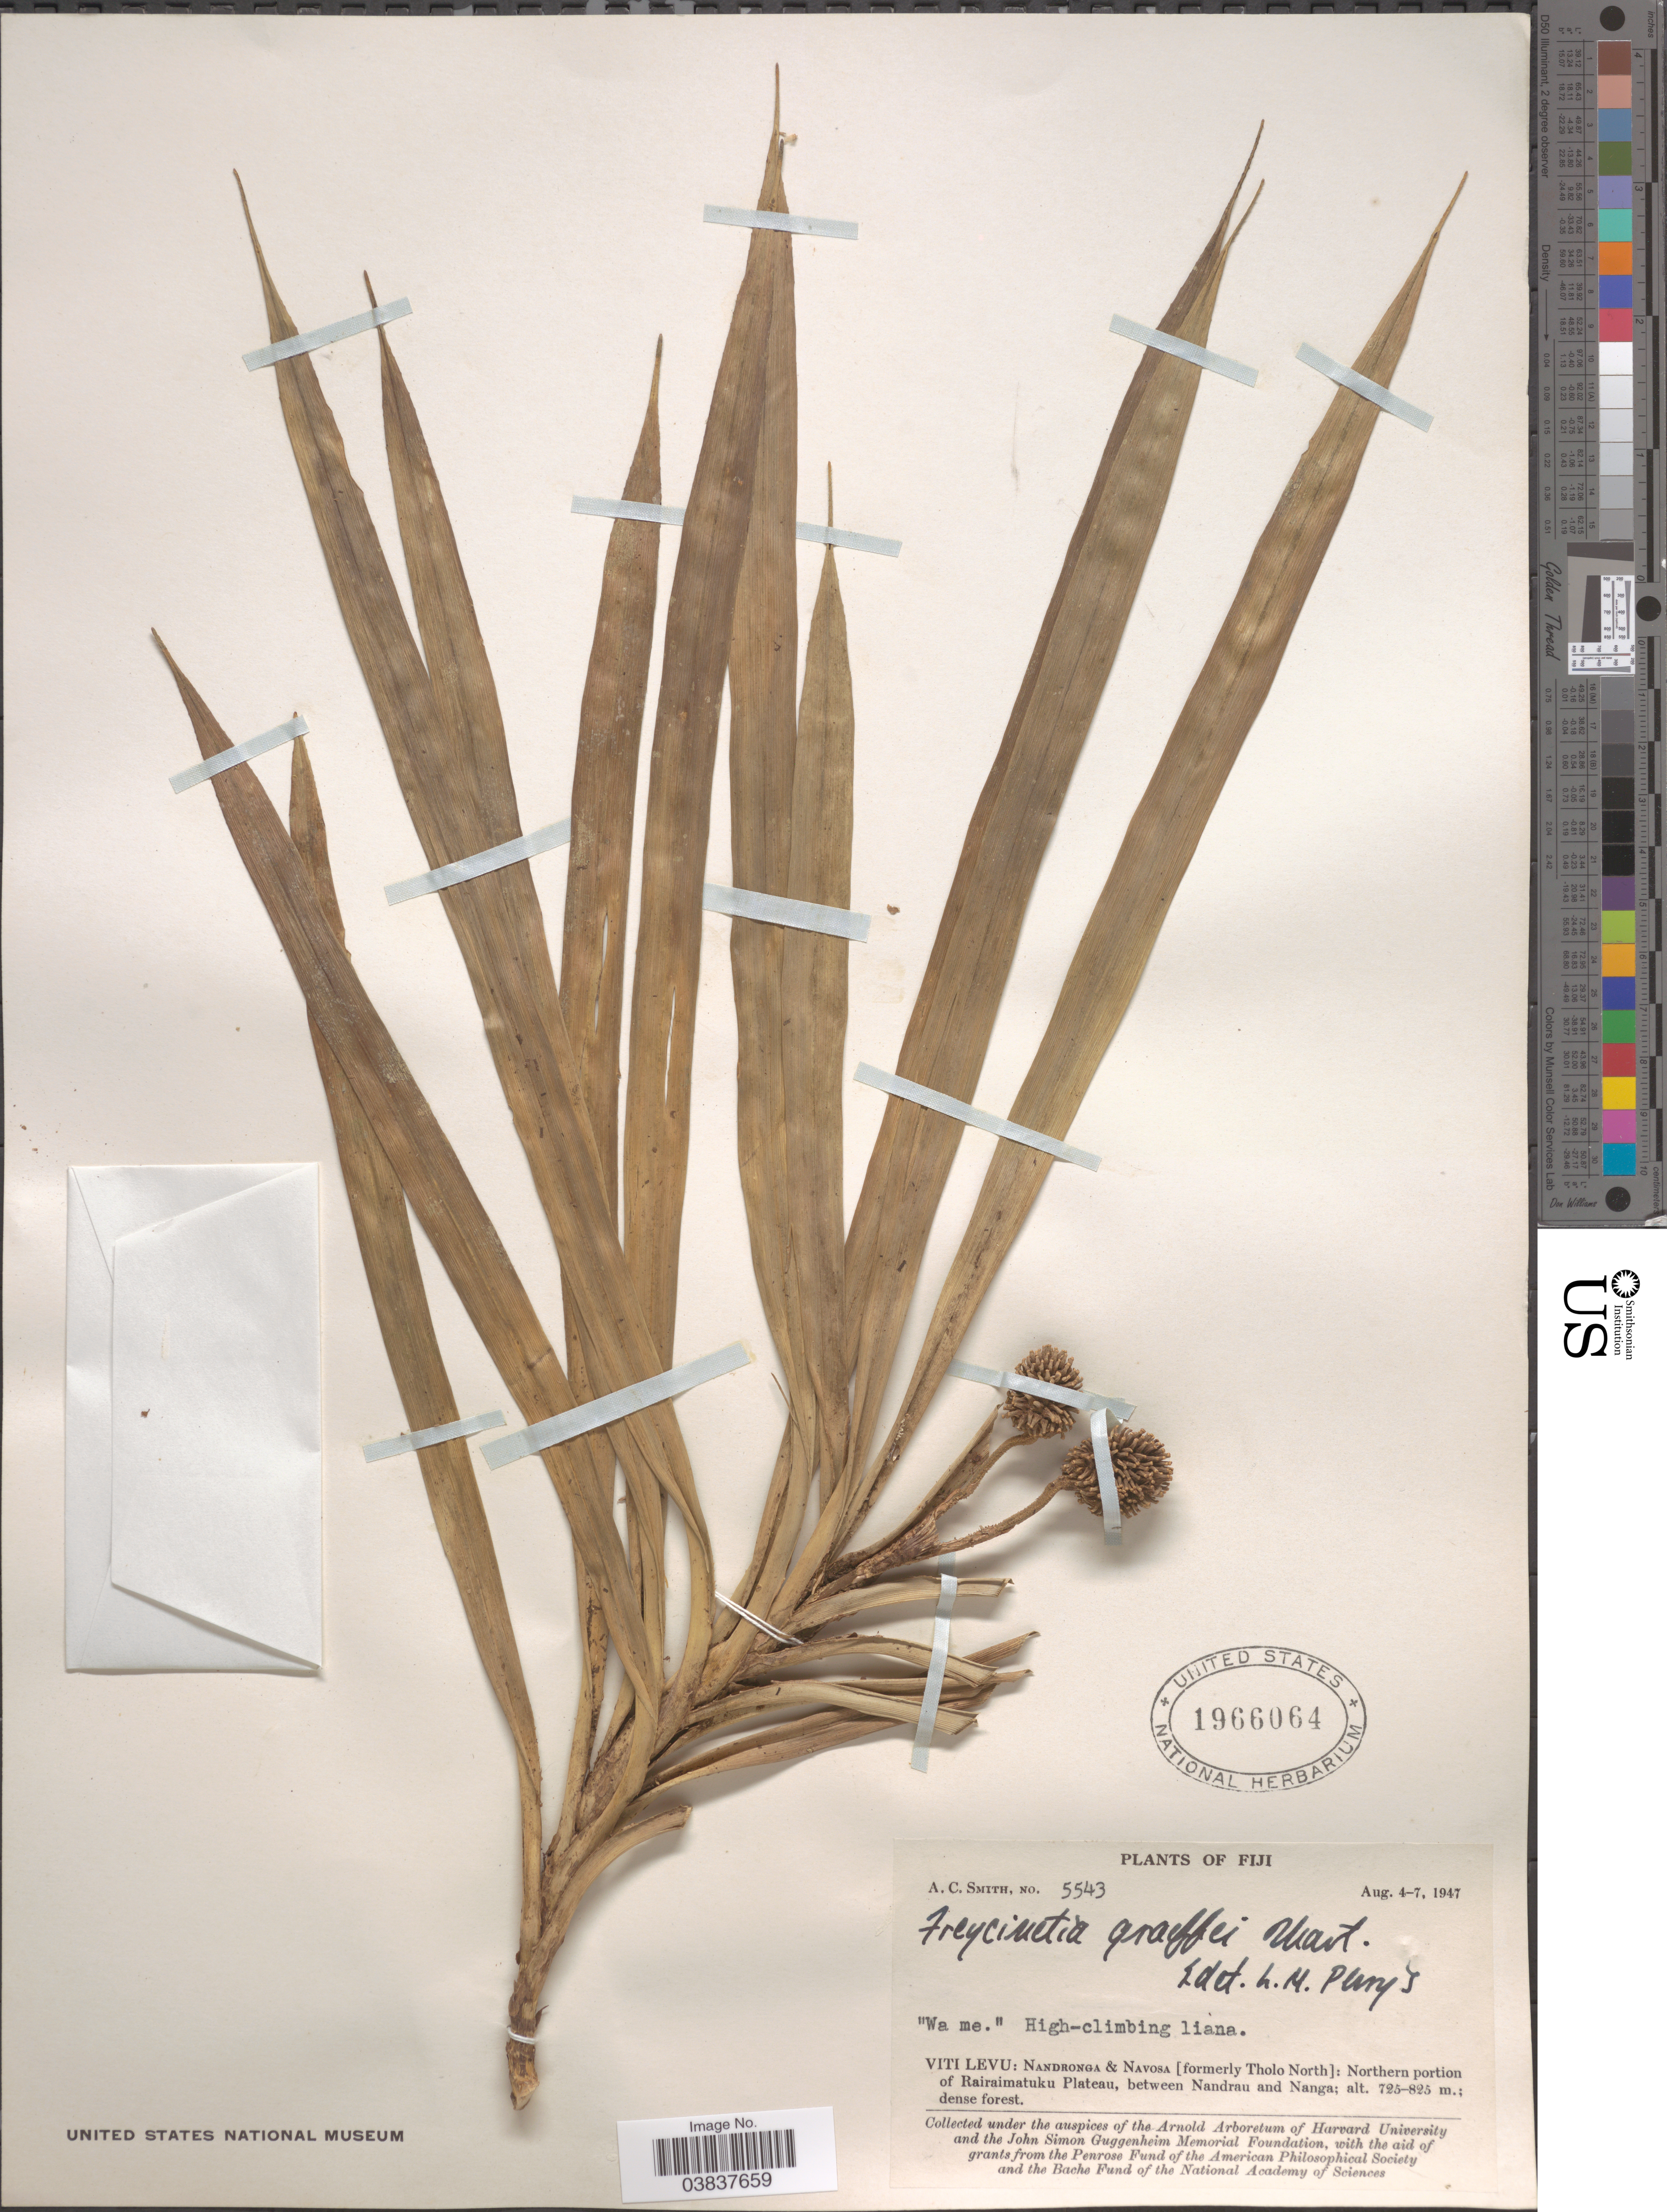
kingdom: Plantae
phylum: Tracheophyta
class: Liliopsida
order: Pandanales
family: Pandanaceae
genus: Freycinetia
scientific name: Freycinetia graeffiei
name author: Martelli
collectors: A. C. Smith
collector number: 5543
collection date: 1947-08-04/1947-08-07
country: Fiji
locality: Viti Levu: Nandronga & Navosa [formerly Tholo North]: Northern portion of Rairaimatuku Plateau, between Nandrau and Nanga.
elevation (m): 725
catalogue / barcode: US 1966064